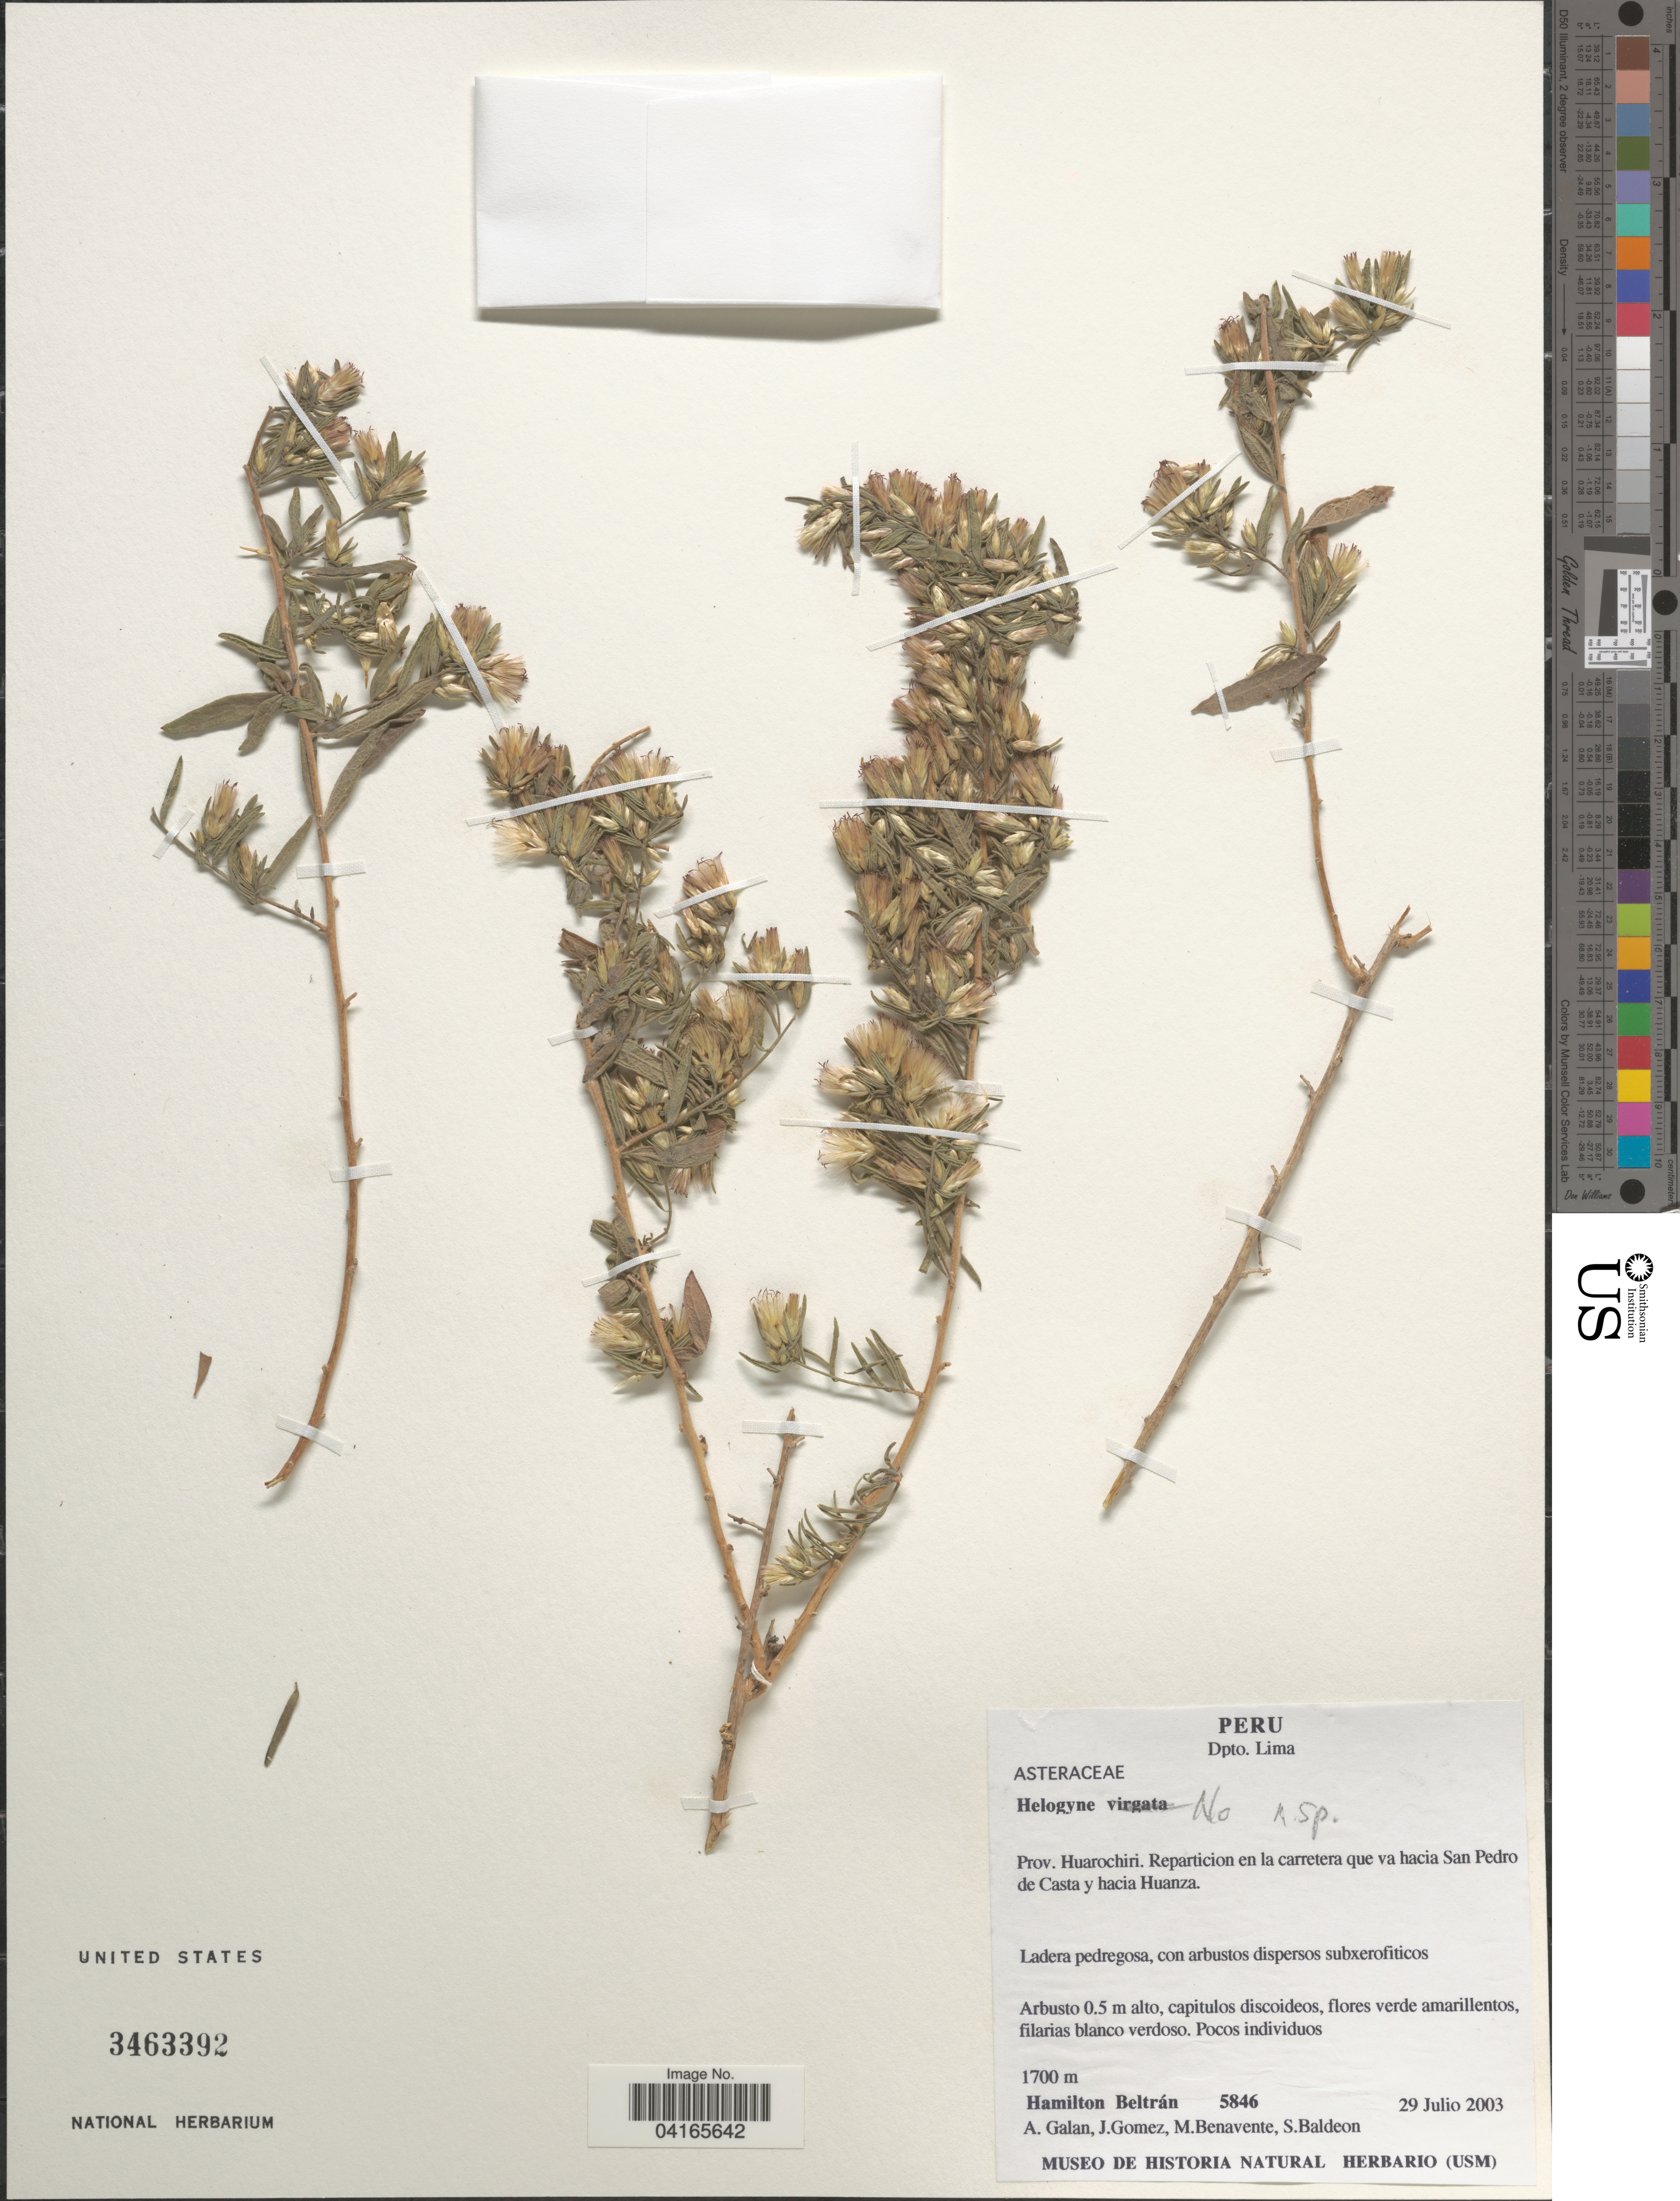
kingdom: Plantae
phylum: Tracheophyta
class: Magnoliopsida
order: Asterales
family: Asteraceae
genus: Helogyne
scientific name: Helogyne sp.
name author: Nutt.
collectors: H. Beltrán, A. Galan, J. Gomez, M. Benavente & S. Baldeon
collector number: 5846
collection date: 2003-07-29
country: Peru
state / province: Lima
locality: Dpto. Lima. Prov. Huarochiri. Reparticion en la carretera que va hacia San Pedro de Casta y hacia Huanza.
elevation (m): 1700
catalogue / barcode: US 3463392